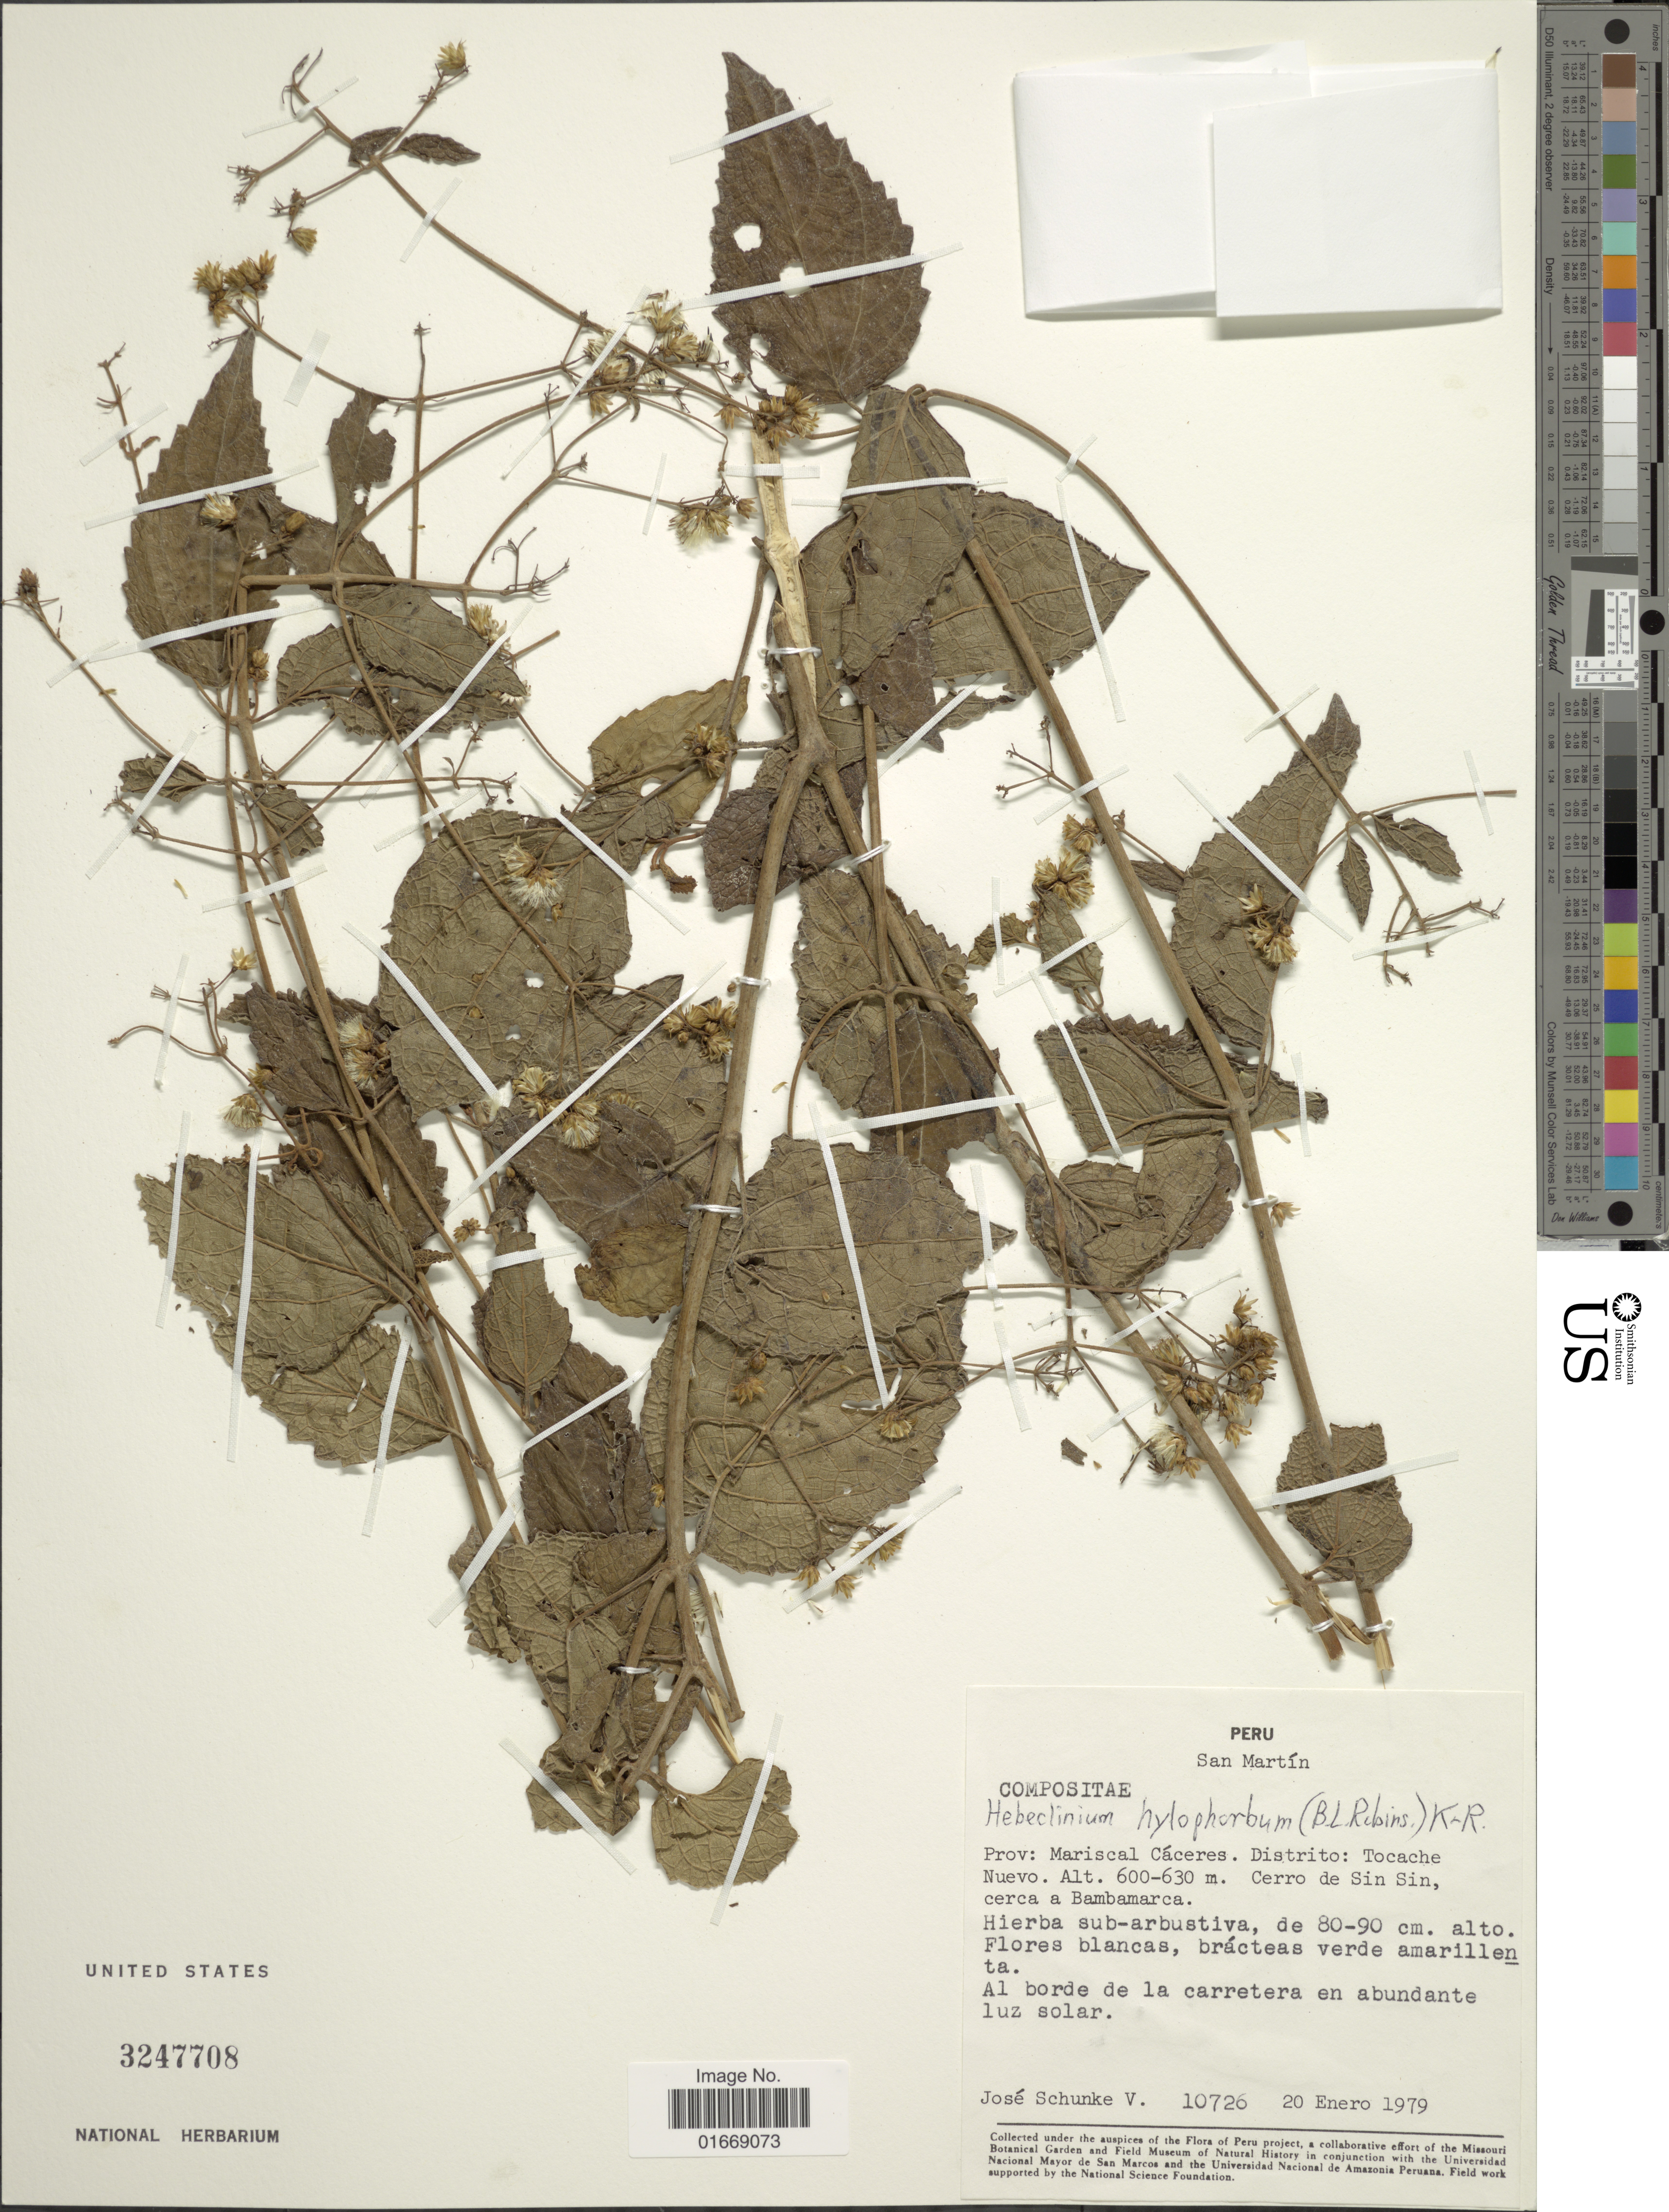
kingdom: Plantae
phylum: Tracheophyta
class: Magnoliopsida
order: Asterales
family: Asteraceae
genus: Hebeclinium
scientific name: Hebeclinium hylophorbum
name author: (B.L. Rob.) R.M. King & H. Rob.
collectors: J. Schunke Vigo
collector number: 10726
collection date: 1979-01-20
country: Peru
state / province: San Martín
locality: Prov. Mariscal Caceres, Distrito Tocache Nuevo, Cerro de Sin Sin, cerca a Bambamarca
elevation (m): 600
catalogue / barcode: US 3247708